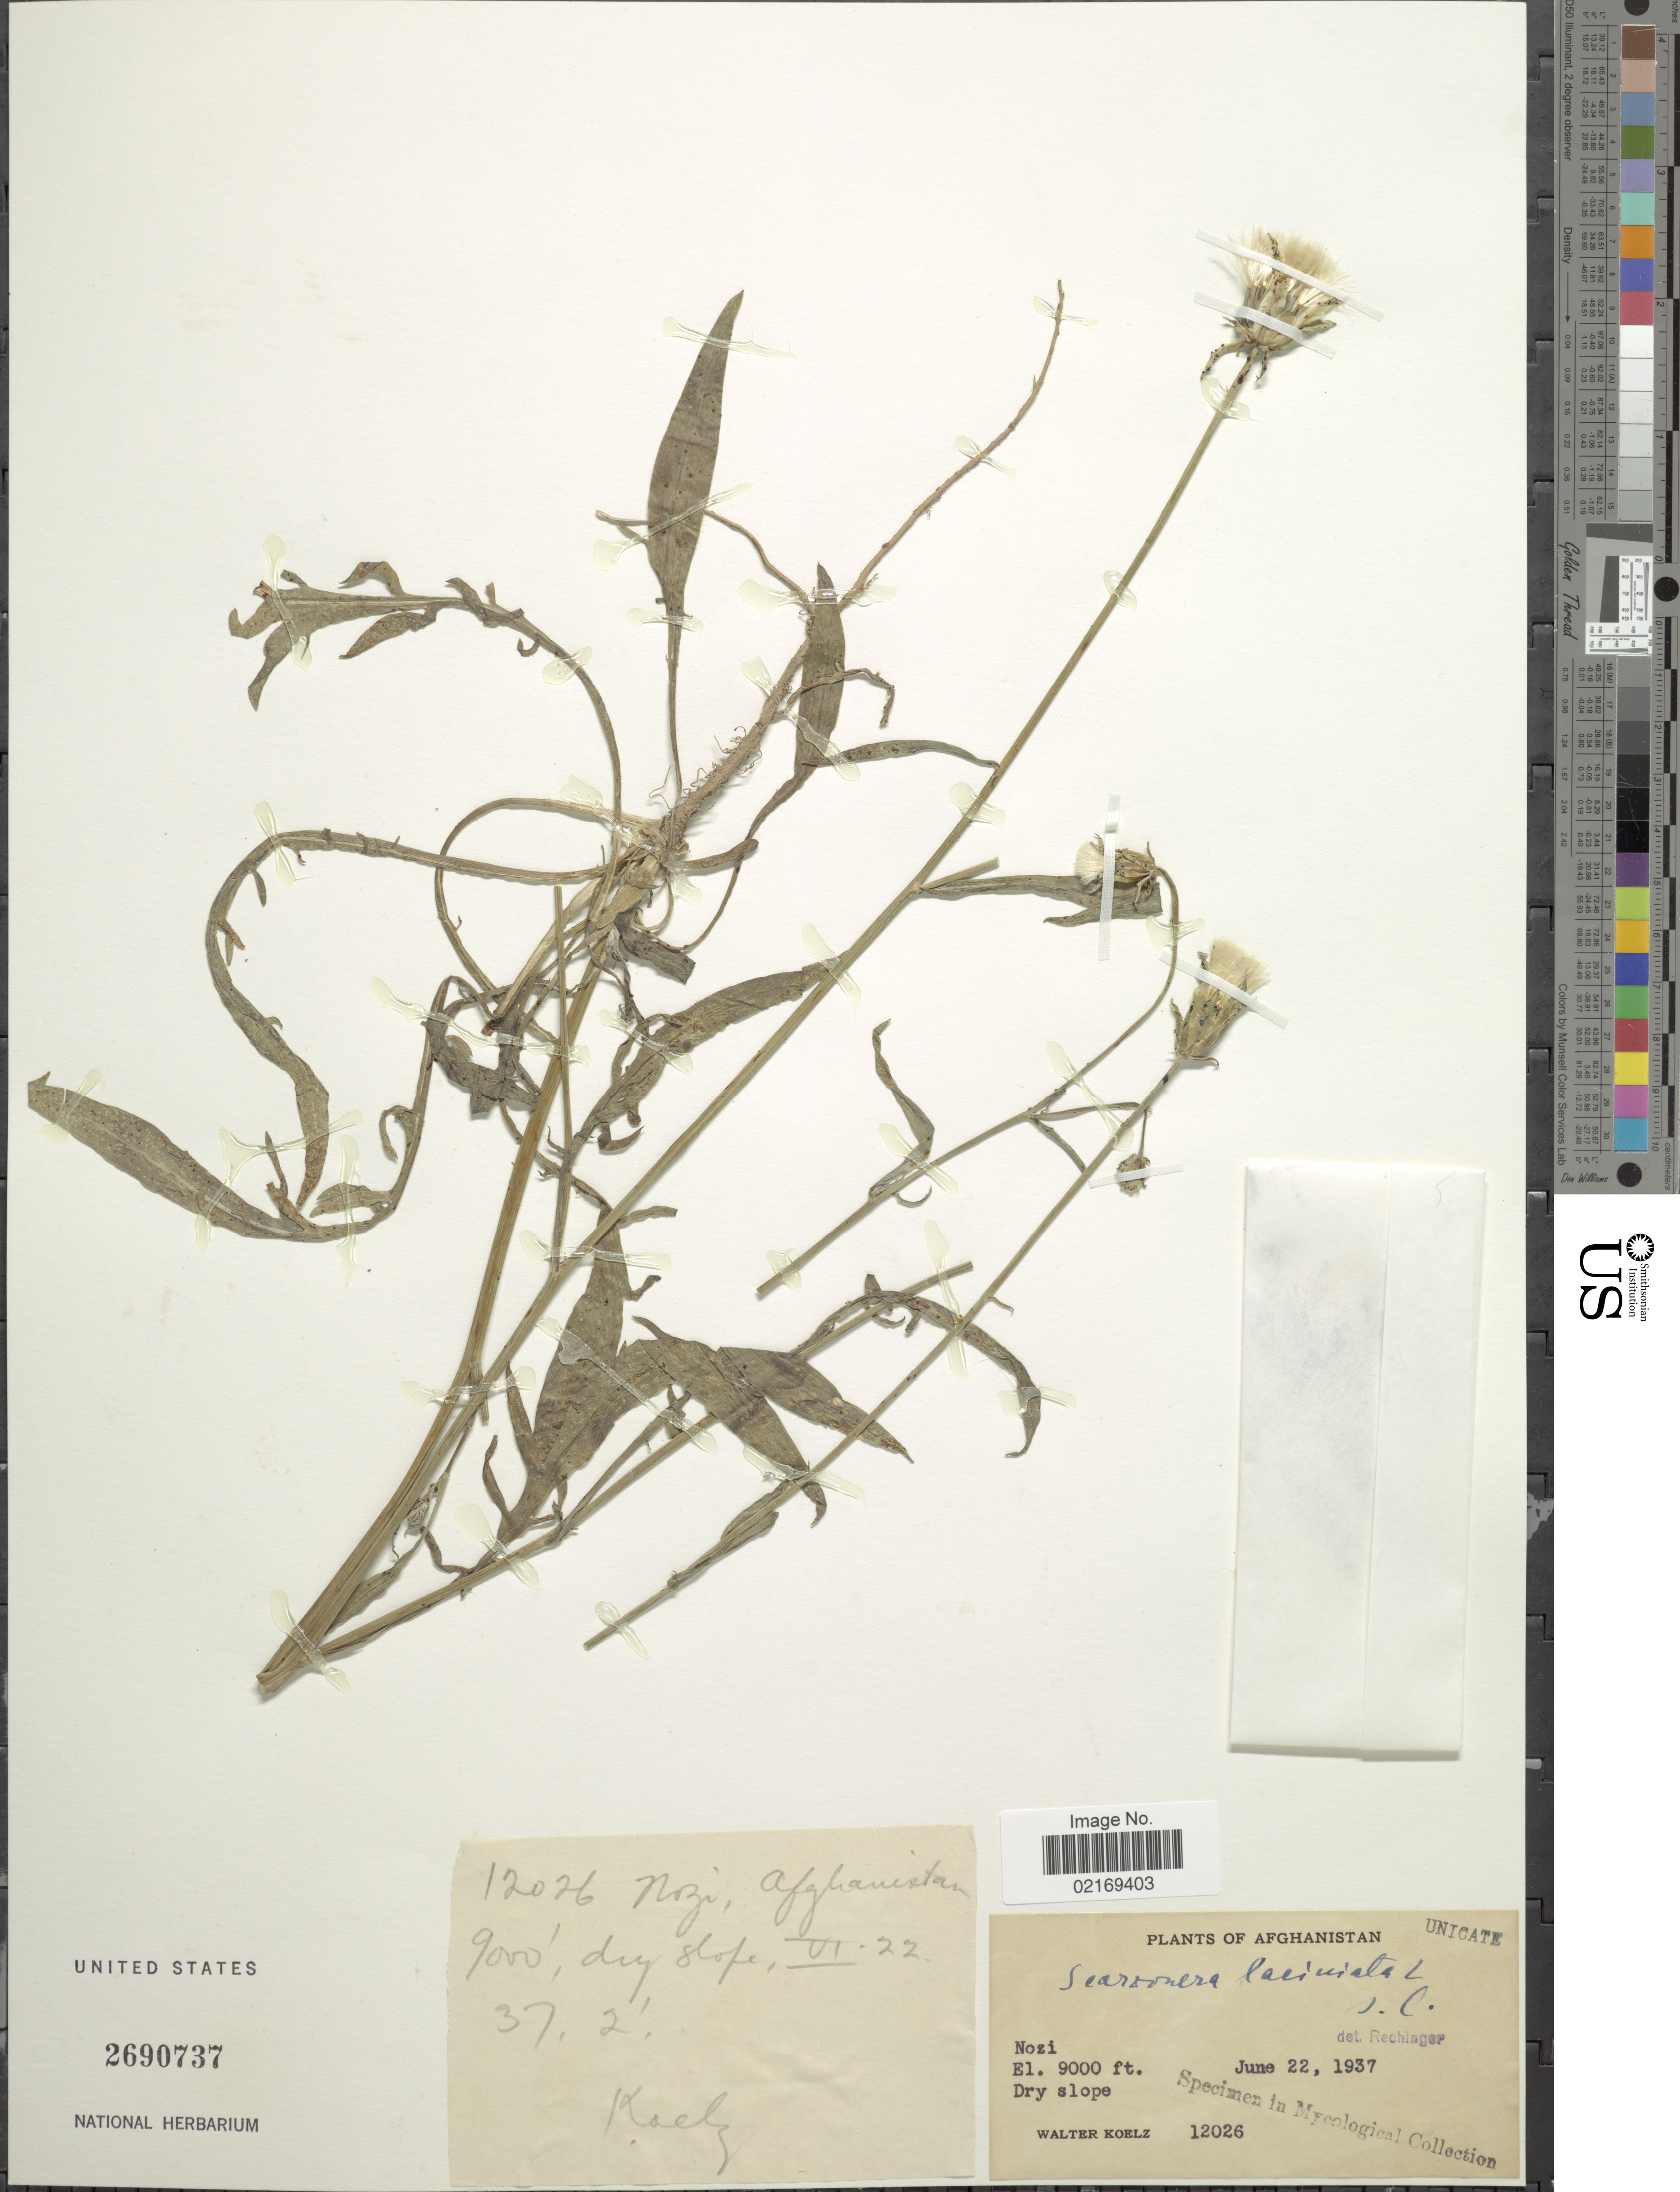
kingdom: Plantae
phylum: Tracheophyta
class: Magnoliopsida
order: Asterales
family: Asteraceae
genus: Podospermum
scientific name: Podospermum laciniatum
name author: (L.) DC.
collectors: W. N. Koelz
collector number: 12026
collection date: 1937-06-22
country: Afghanistan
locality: Nozi, dry slope.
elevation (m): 2743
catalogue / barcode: US 2690737